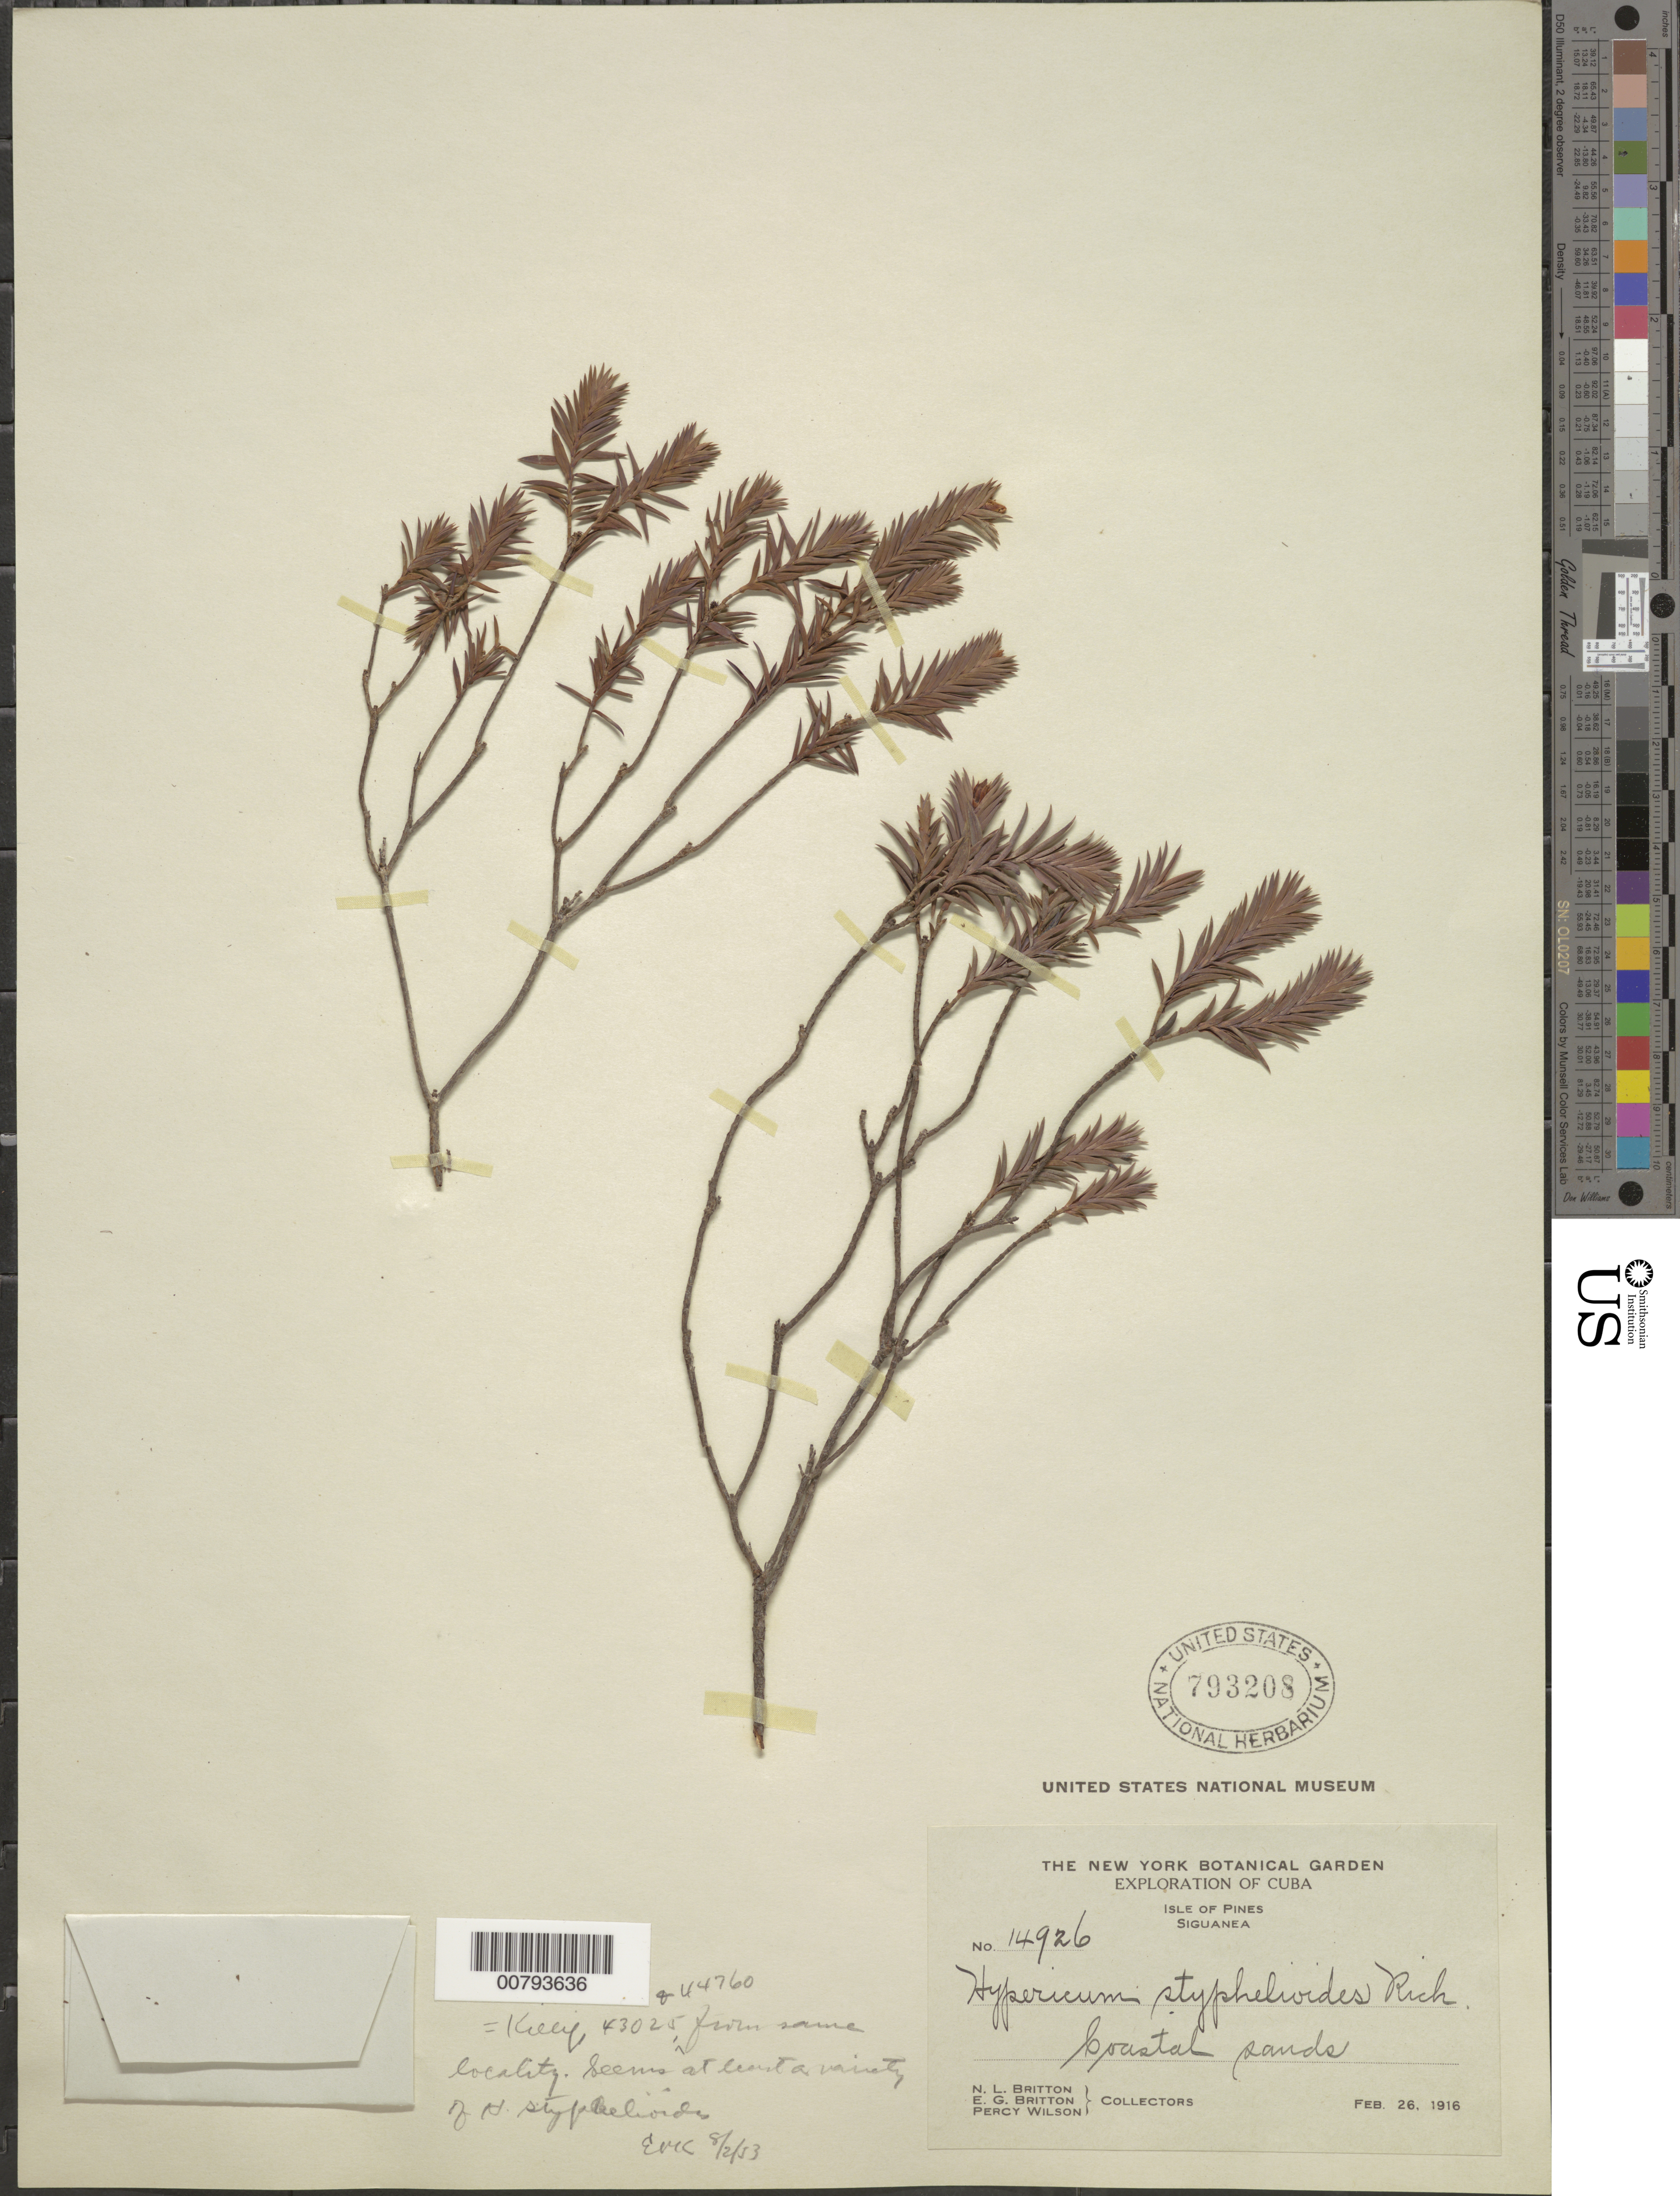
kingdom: Plantae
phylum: Tracheophyta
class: Magnoliopsida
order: Malpighiales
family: Hypericaceae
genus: Hypericum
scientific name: Hypericum styphelioides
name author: A. Rich.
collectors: N. Britton, E. G. Britton & P. Wilson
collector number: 14926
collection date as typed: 26 Feb 1916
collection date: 1916-02-26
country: Cuba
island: Isle of Pines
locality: Siguanea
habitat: Coastal sands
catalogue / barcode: US 793208